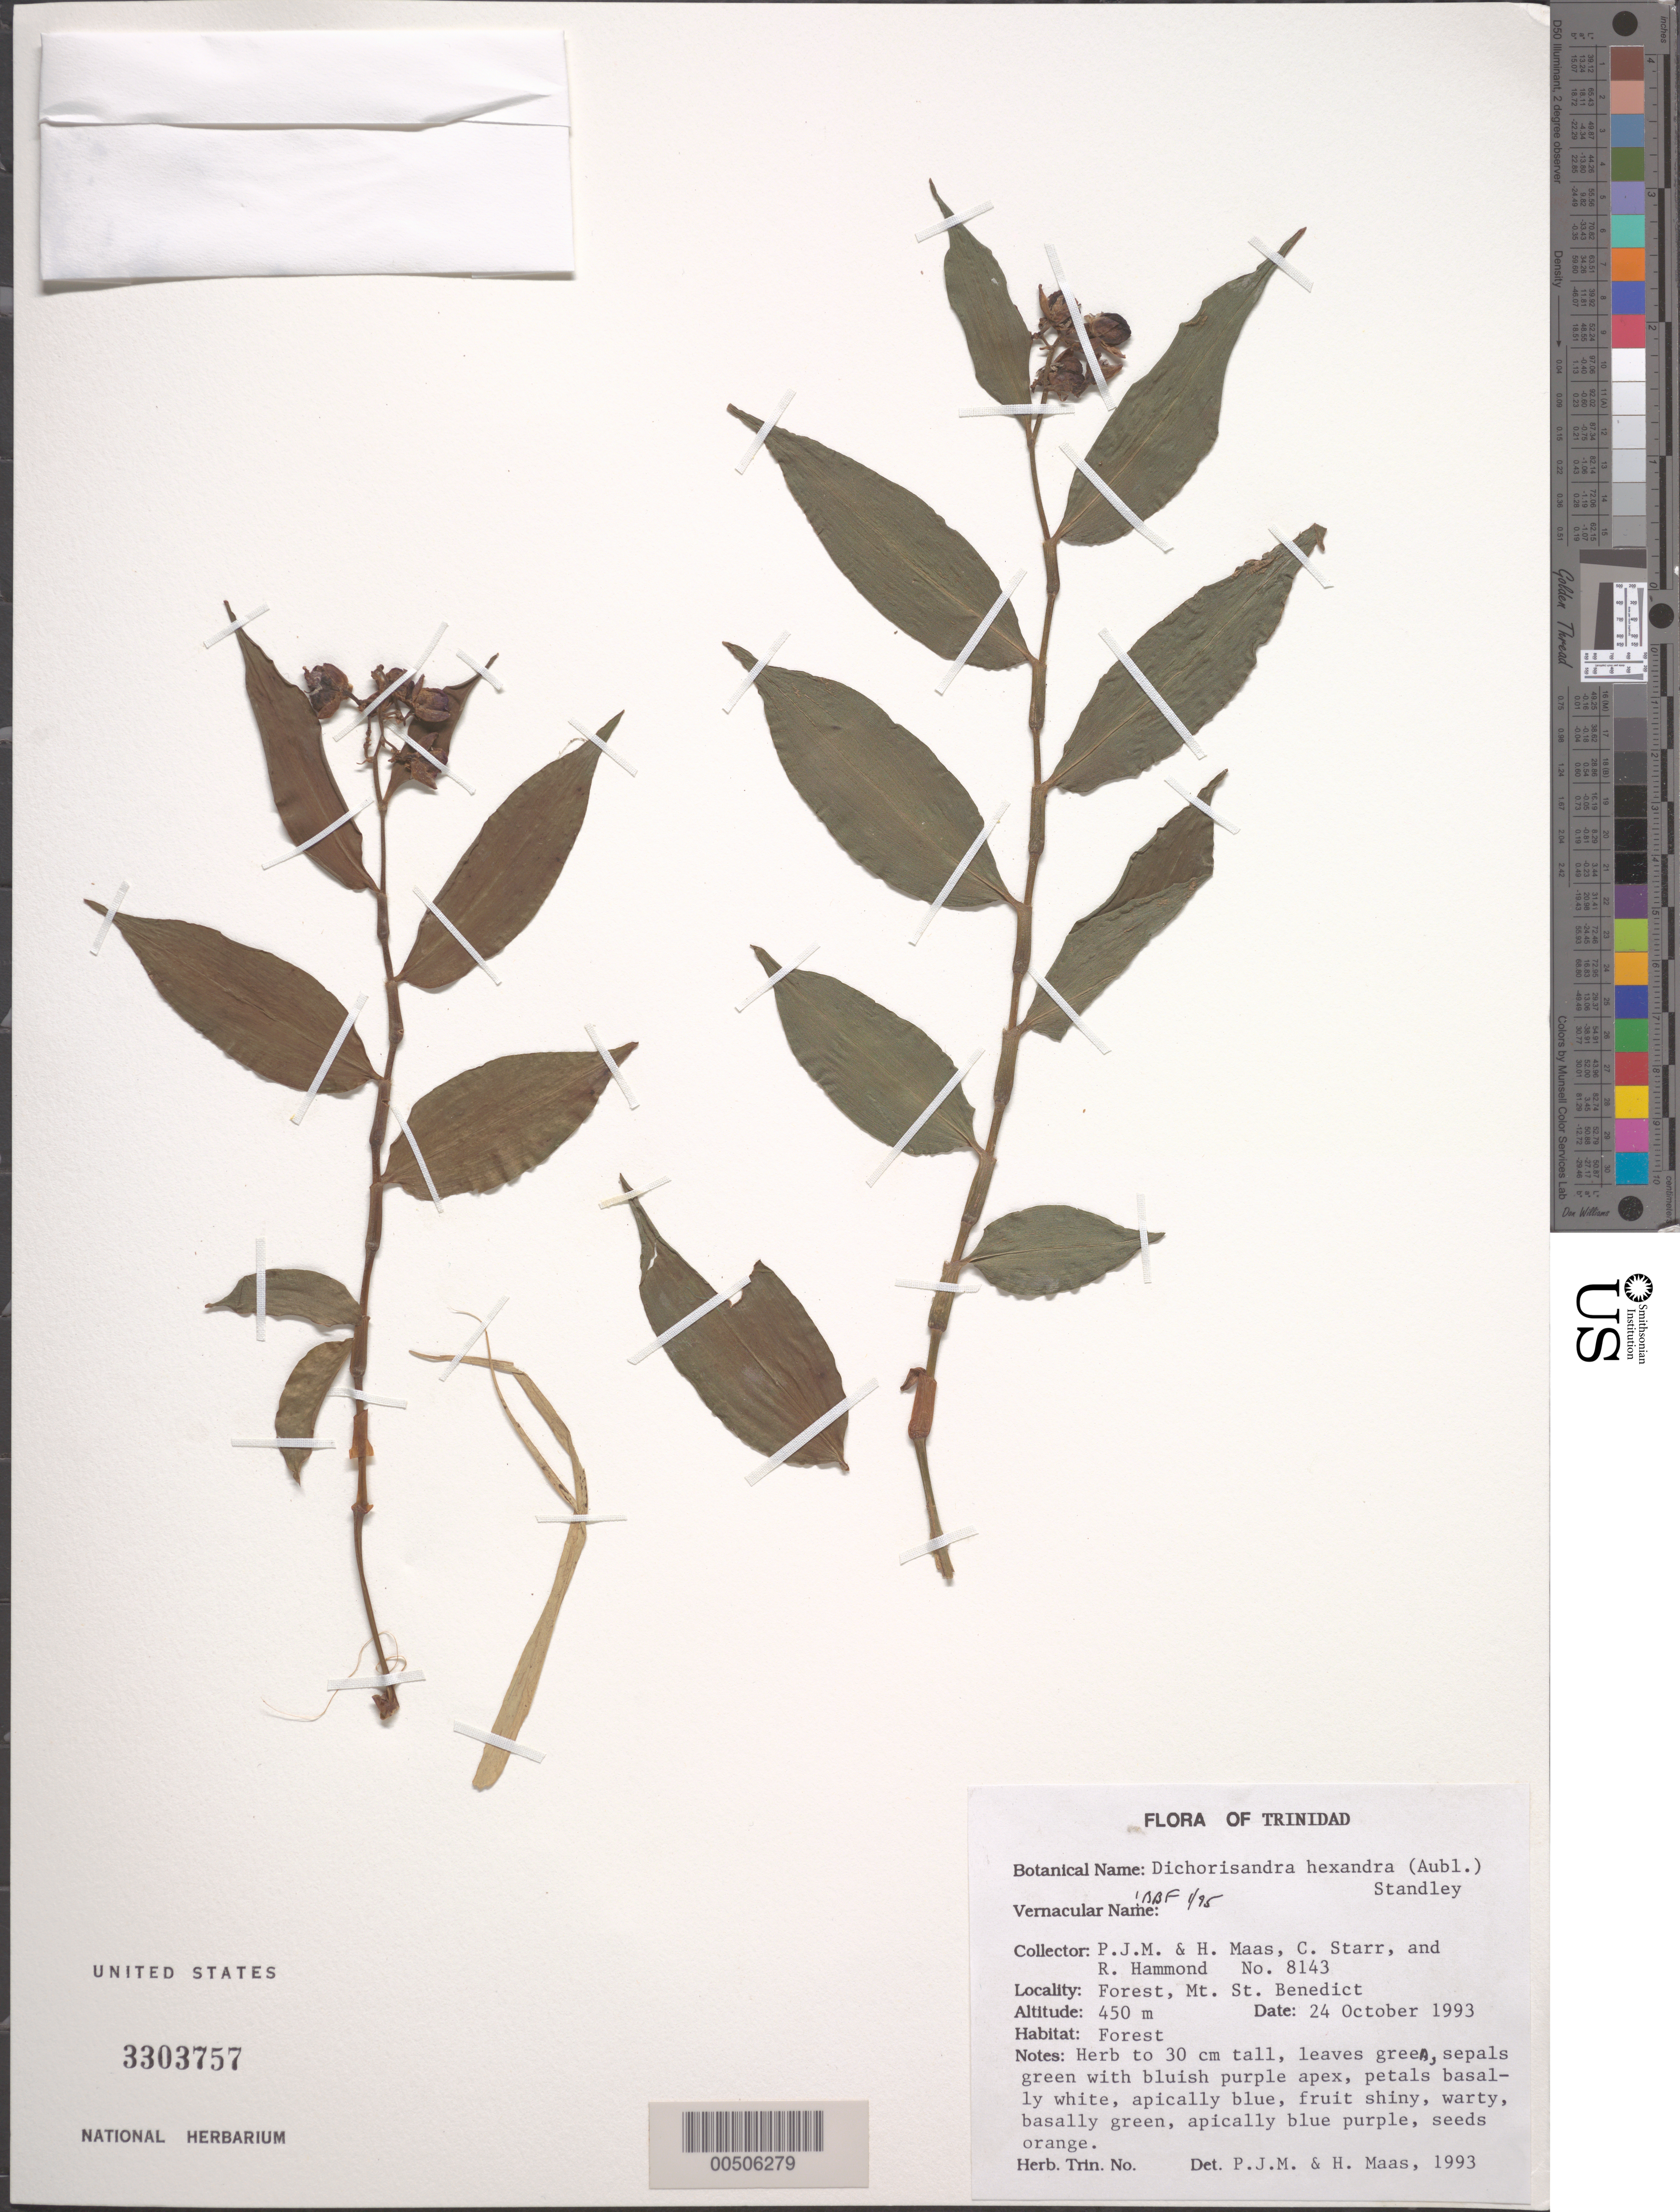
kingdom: Plantae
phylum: Tracheophyta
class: Liliopsida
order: Commelinales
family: Commelinaceae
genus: Dichorisandra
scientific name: Dichorisandra hexandra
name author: (Aubl.) Standl.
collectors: P. Maas, H. Maas van de Kamer, C. Starr & R. Hammond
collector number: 8143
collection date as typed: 24 Oct 1993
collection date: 1993-10-24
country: Trinidad and Tobago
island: Trinidad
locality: Mt. st. benedict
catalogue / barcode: US 3303757